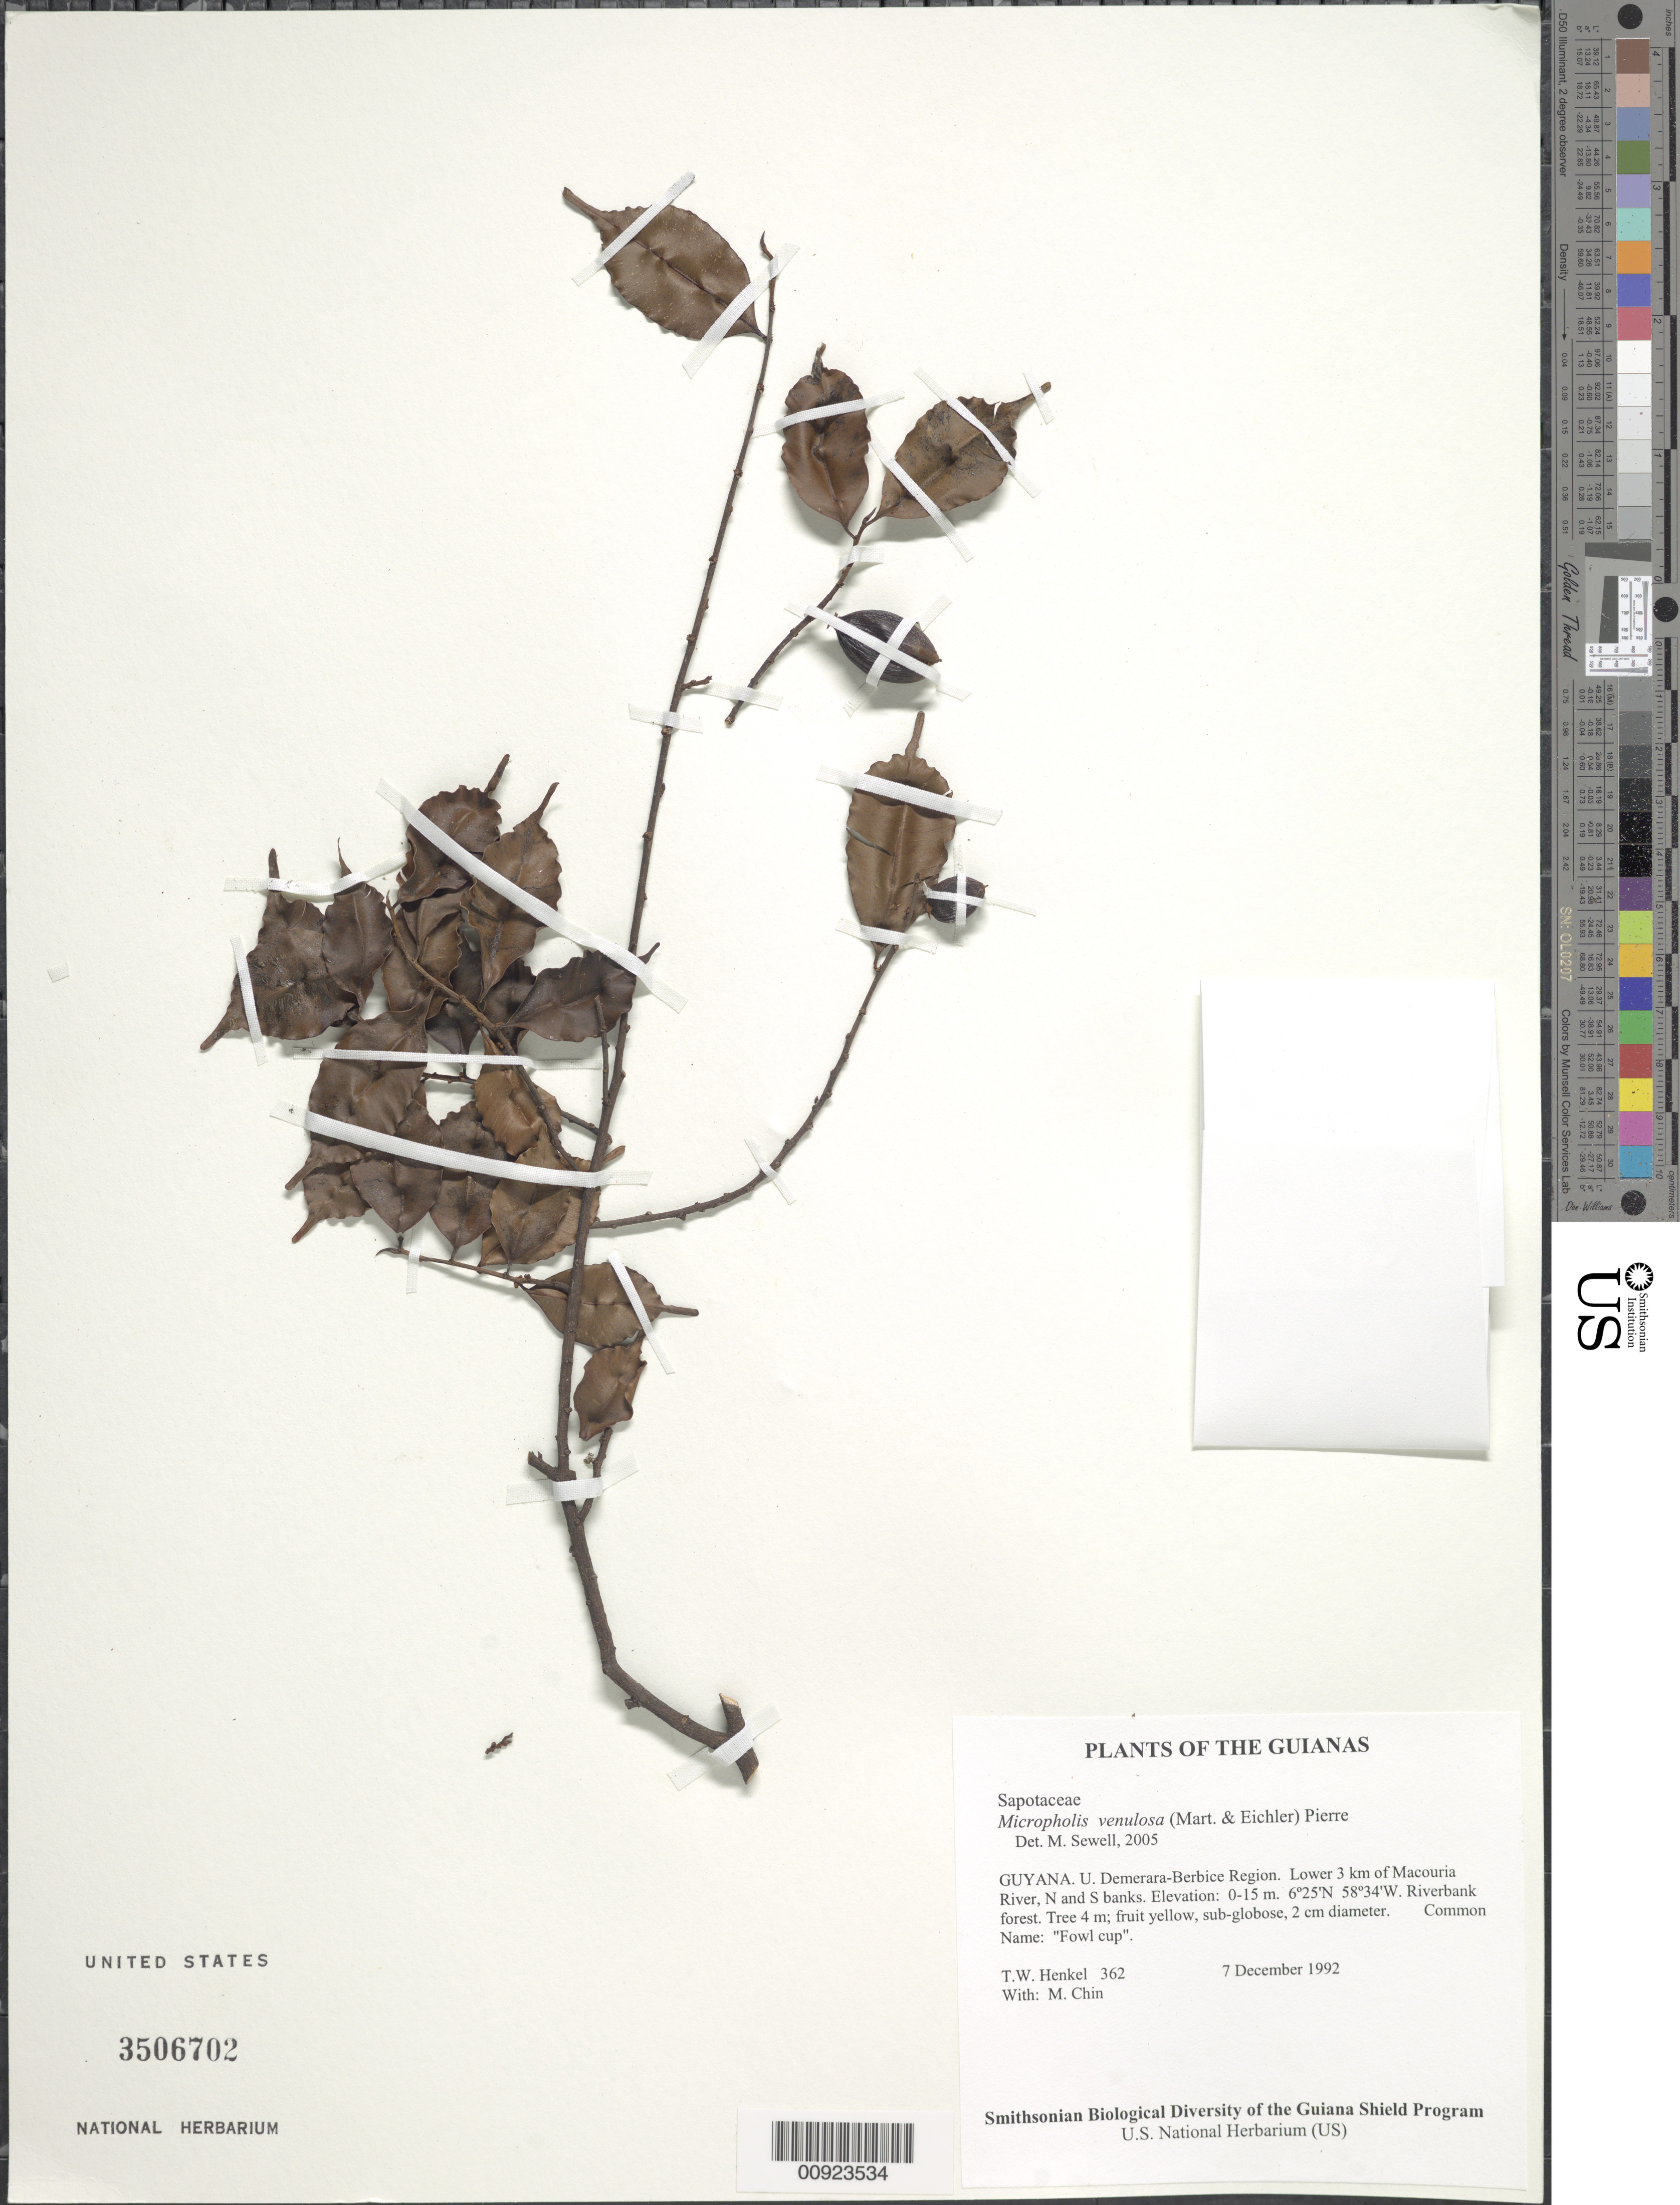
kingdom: Plantae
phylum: Tracheophyta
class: Magnoliopsida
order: Ericales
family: Sapotaceae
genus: Micropholis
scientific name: Micropholis venulosa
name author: (Mart. & Eichler) Pierre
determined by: Sewell, M.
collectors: T. Henkel & M. Chin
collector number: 362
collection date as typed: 7 December 1992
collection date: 1992-12-07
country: Guyana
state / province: U. Demerara-Berbice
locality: Lower 3 km of Macouria River, N and S banks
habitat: Riverbank forest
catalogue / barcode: US 3506702